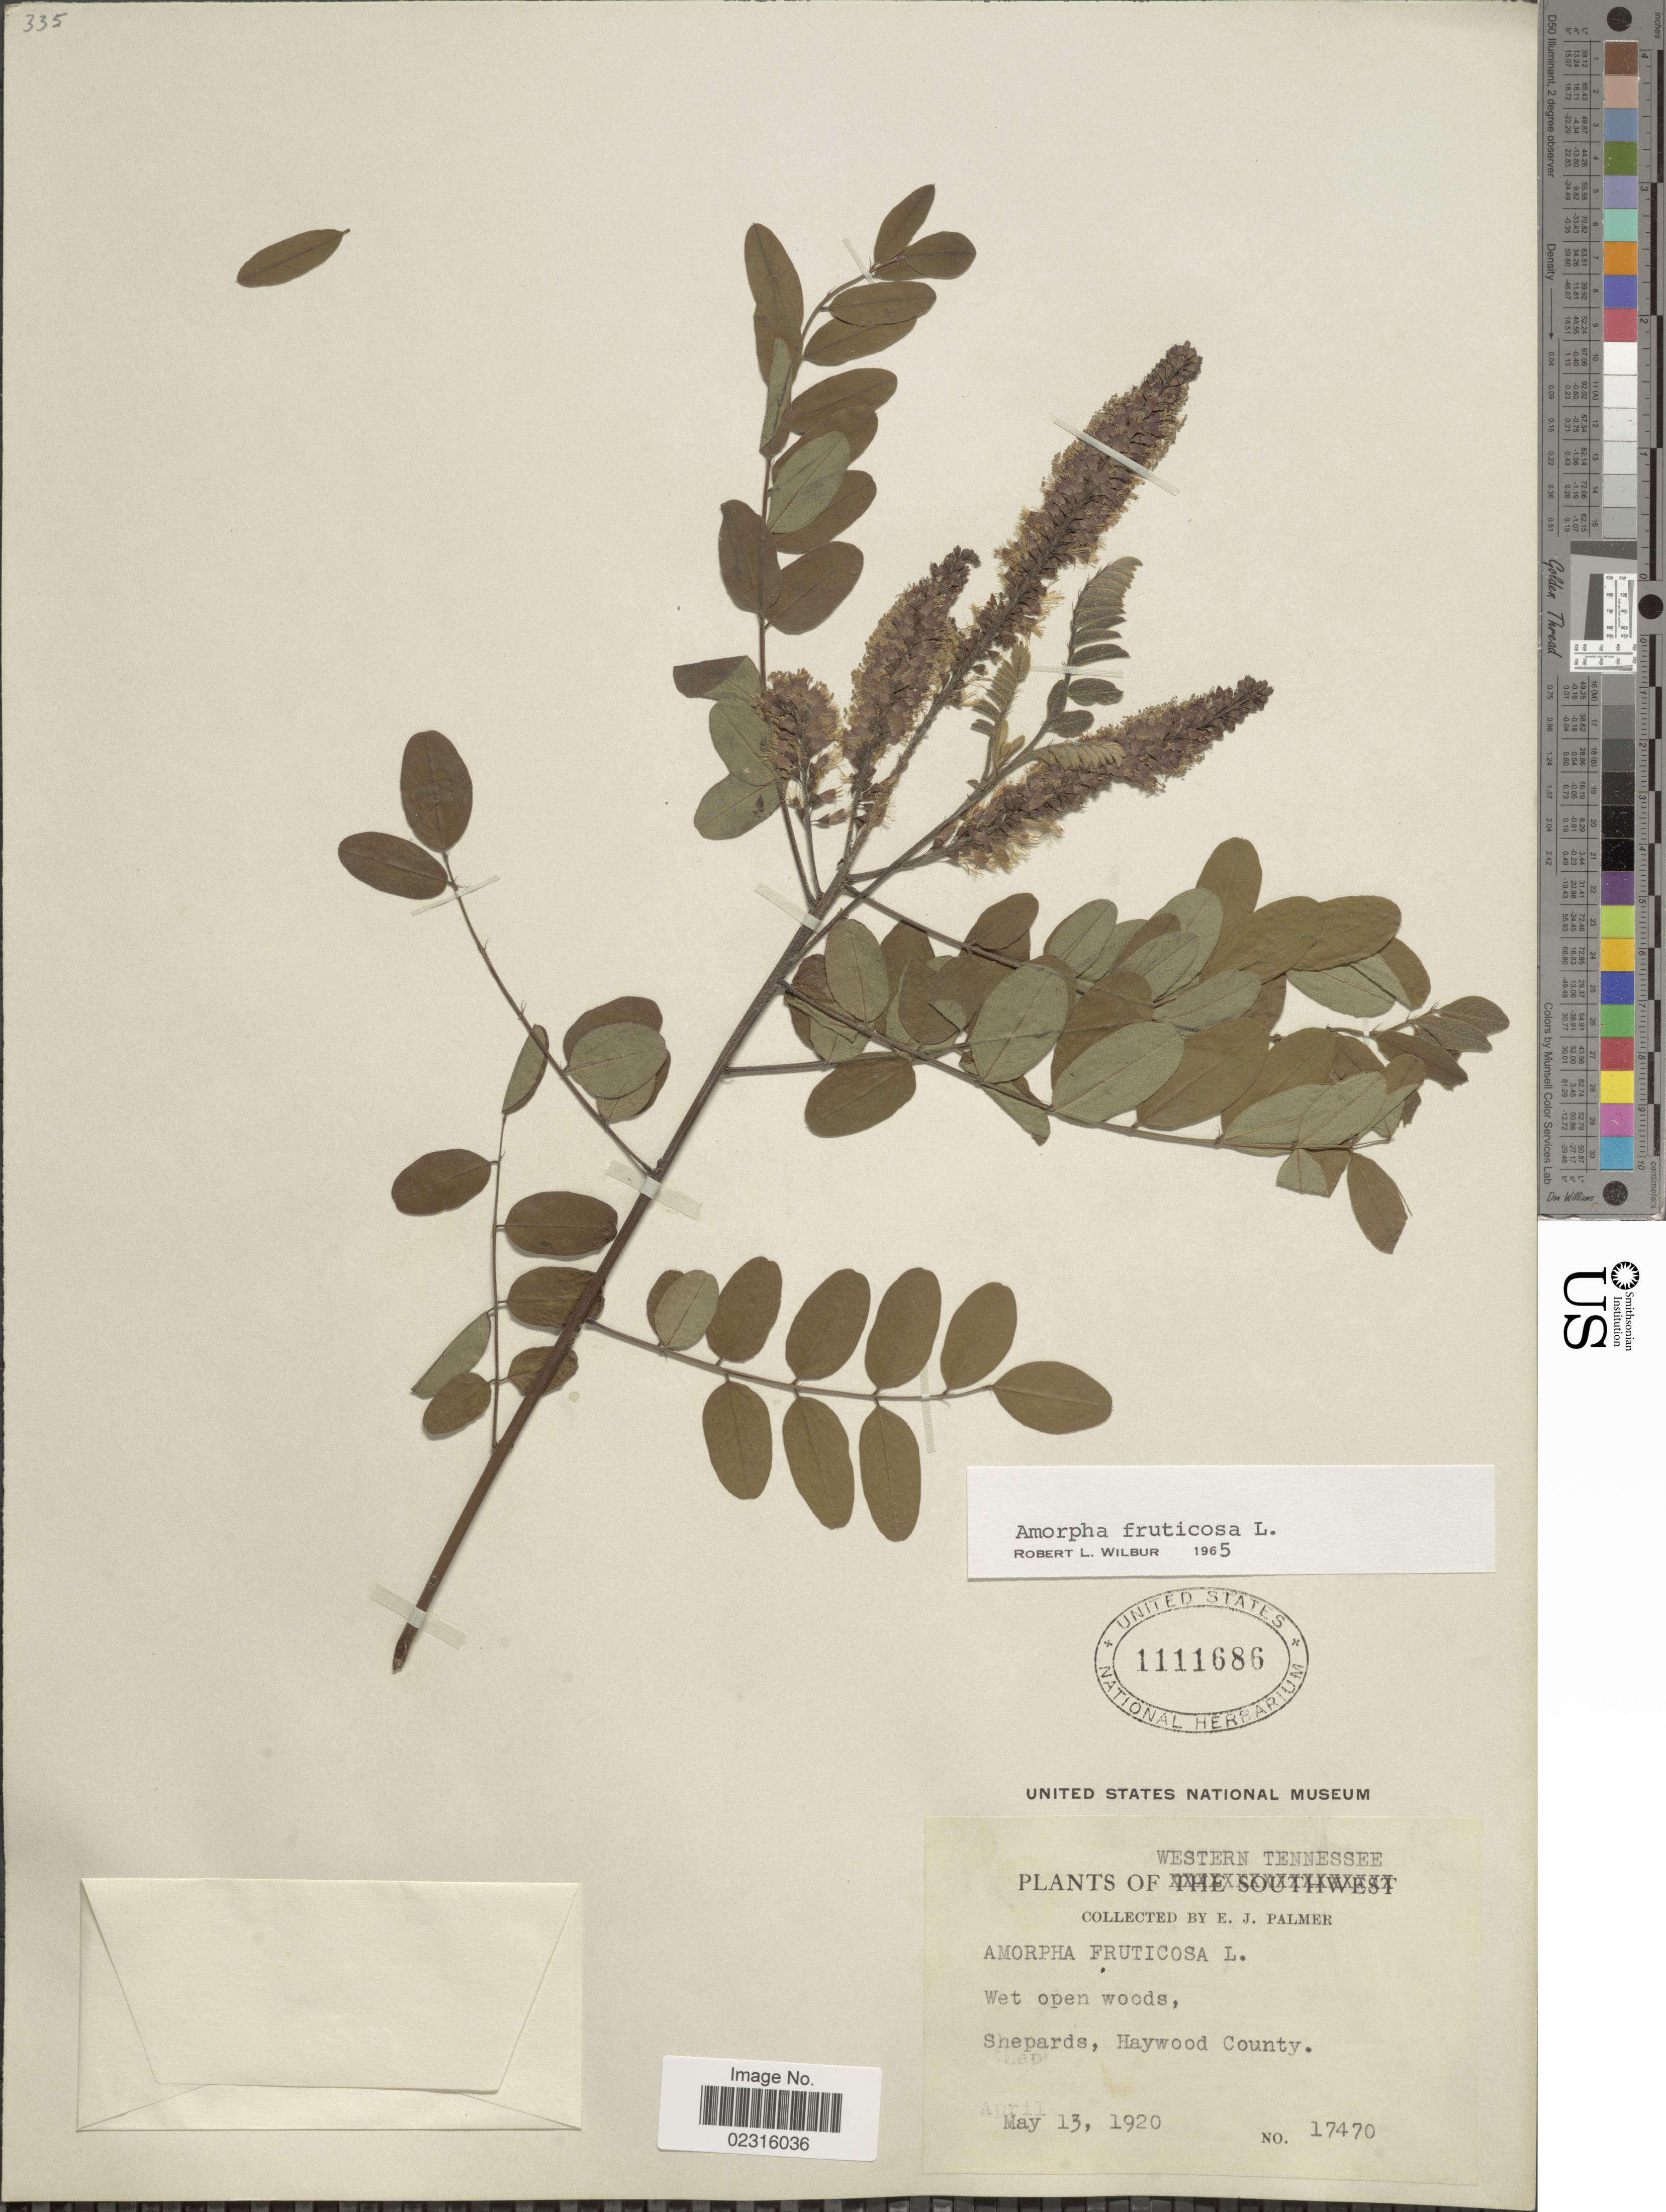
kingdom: Plantae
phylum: Tracheophyta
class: Magnoliopsida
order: Fabales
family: Fabaceae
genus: Amorpha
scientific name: Amorpha fruticosa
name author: L.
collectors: E. J. Palmer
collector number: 17470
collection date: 1920-05-13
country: United States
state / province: Tennessee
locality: Western Tennessee, wet open woods, Shepards, Haywood County.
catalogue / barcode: US 1111686